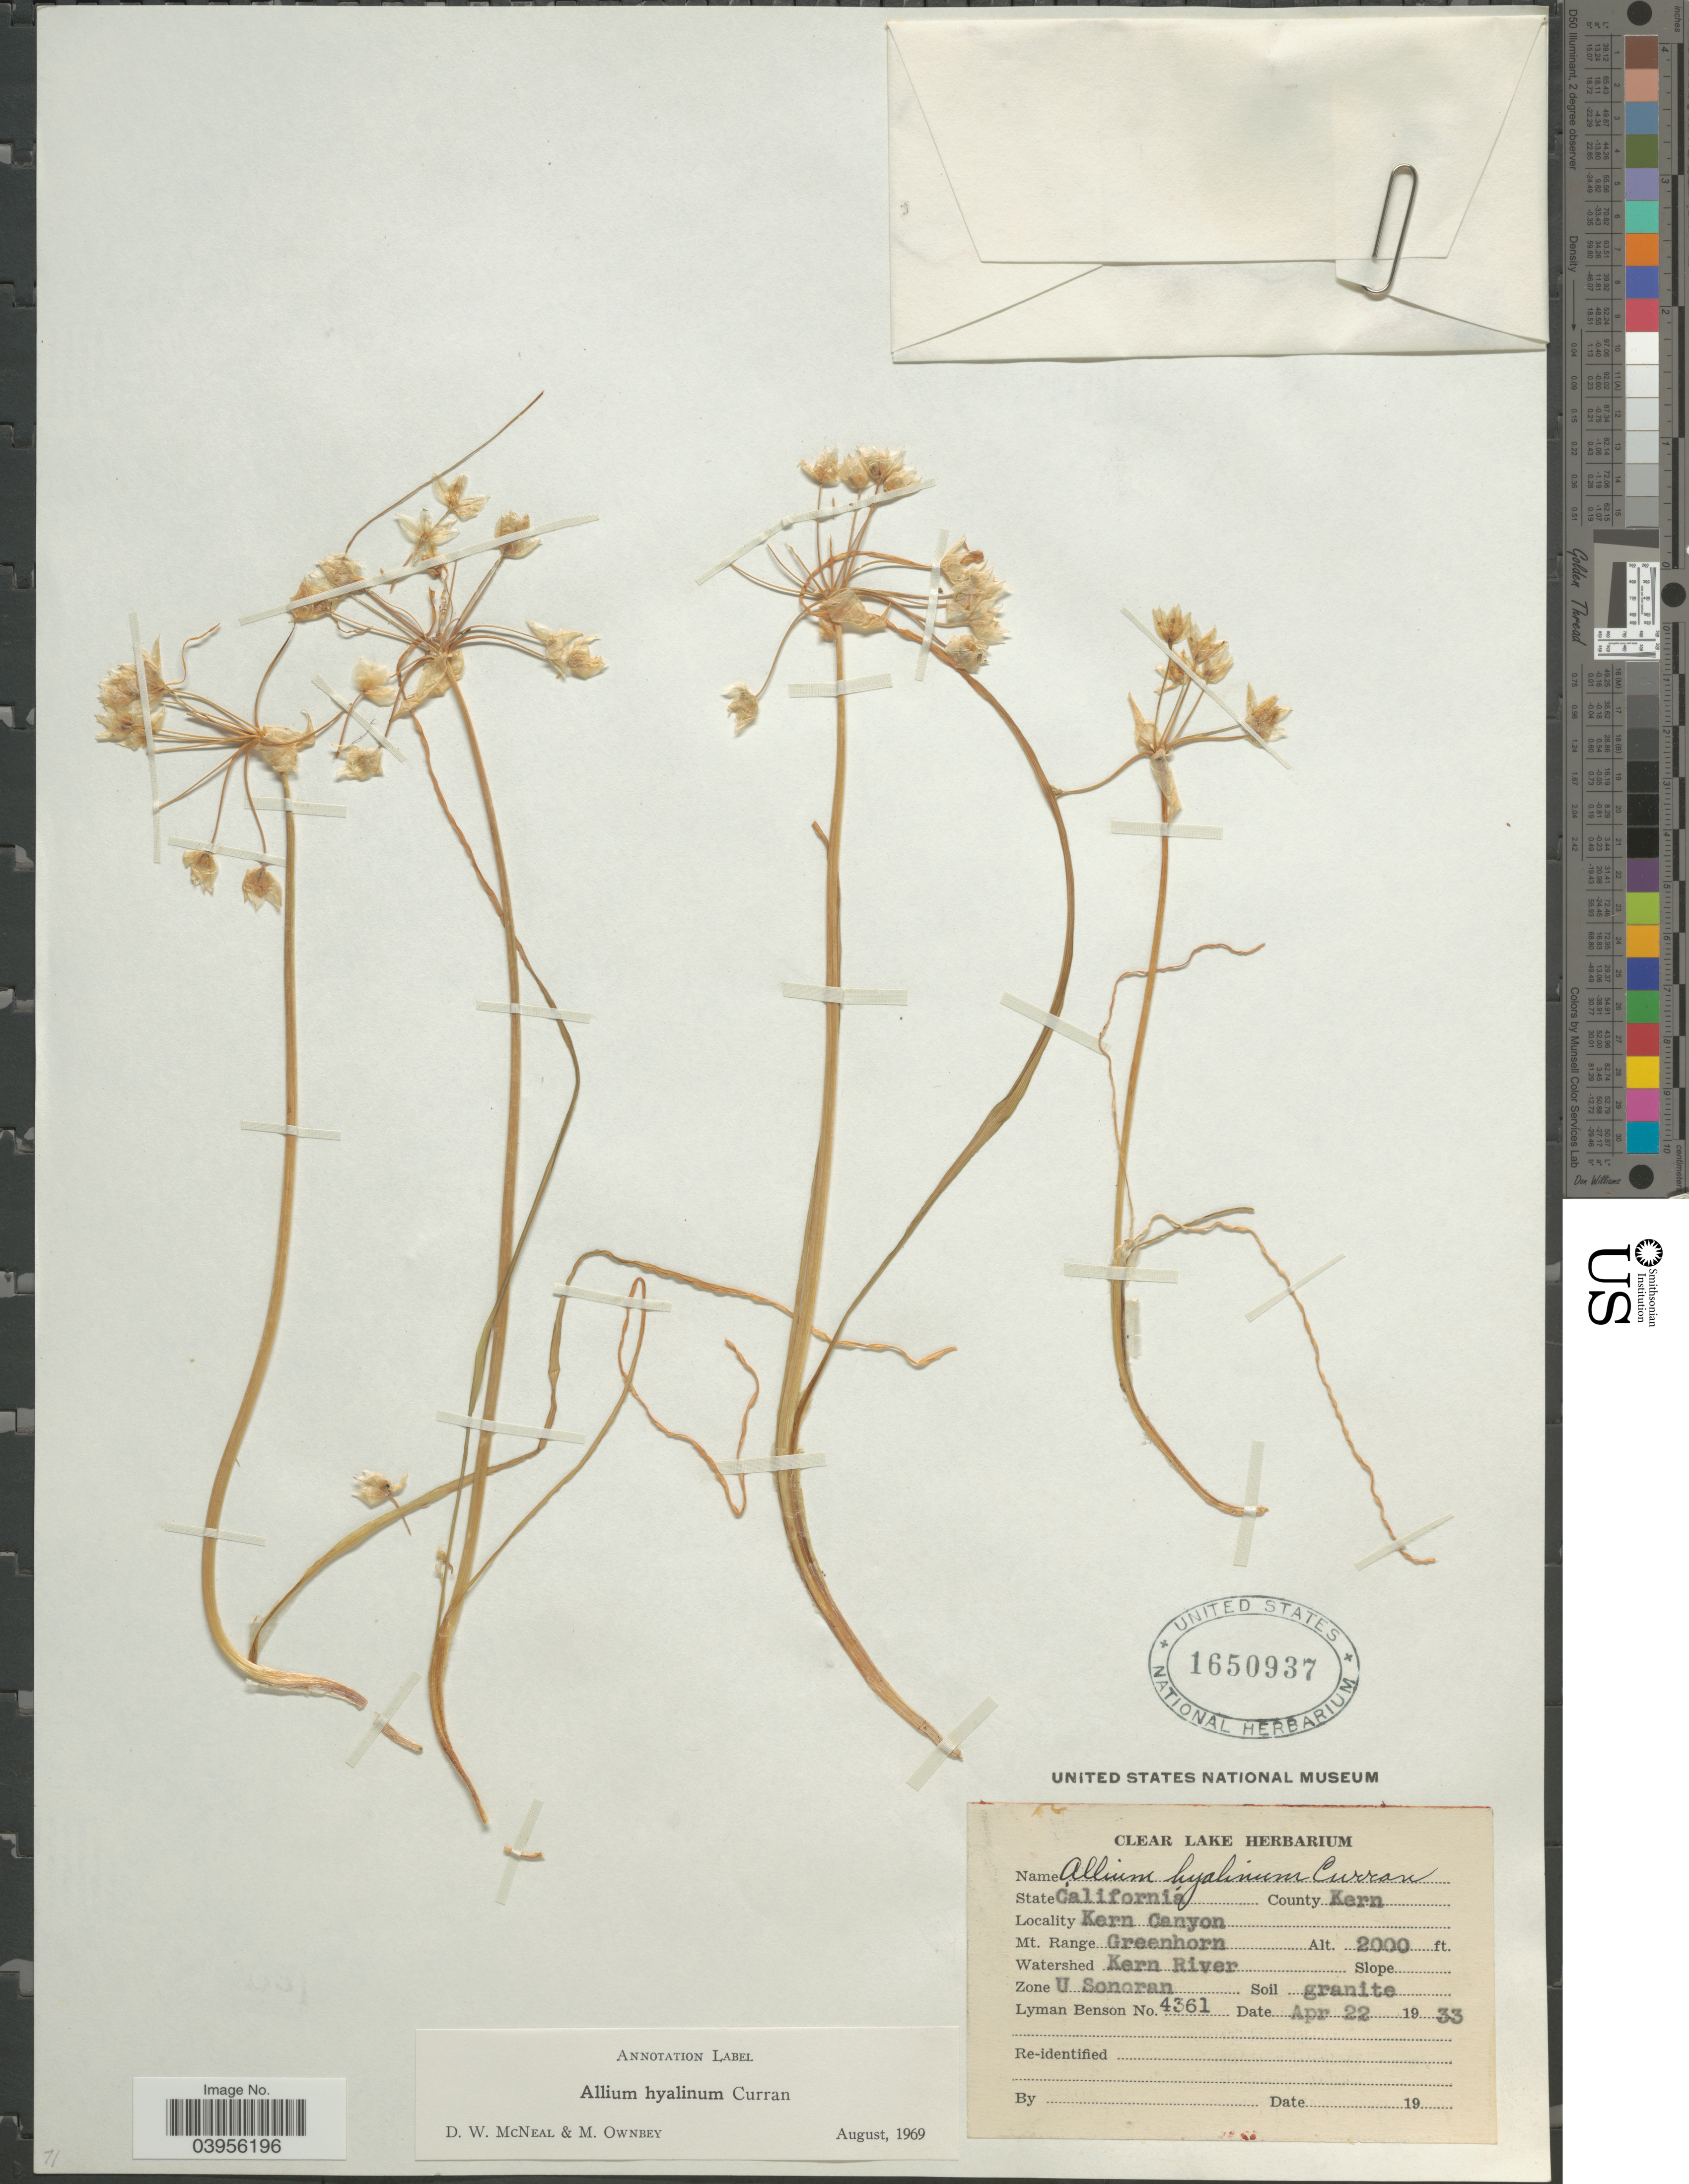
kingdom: Plantae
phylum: Tracheophyta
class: Liliopsida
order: Asparagales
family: Amaryllidaceae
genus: Allium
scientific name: Allium hyalinum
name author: Curran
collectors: L. D. Benson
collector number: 4361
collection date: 1933-04-22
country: United States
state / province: California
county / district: Kern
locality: County Kern. Kern Canyon. Mt. Range Greenhorn. Watershed Kern River. Zone U Sonoran.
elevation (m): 610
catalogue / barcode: US 1650937